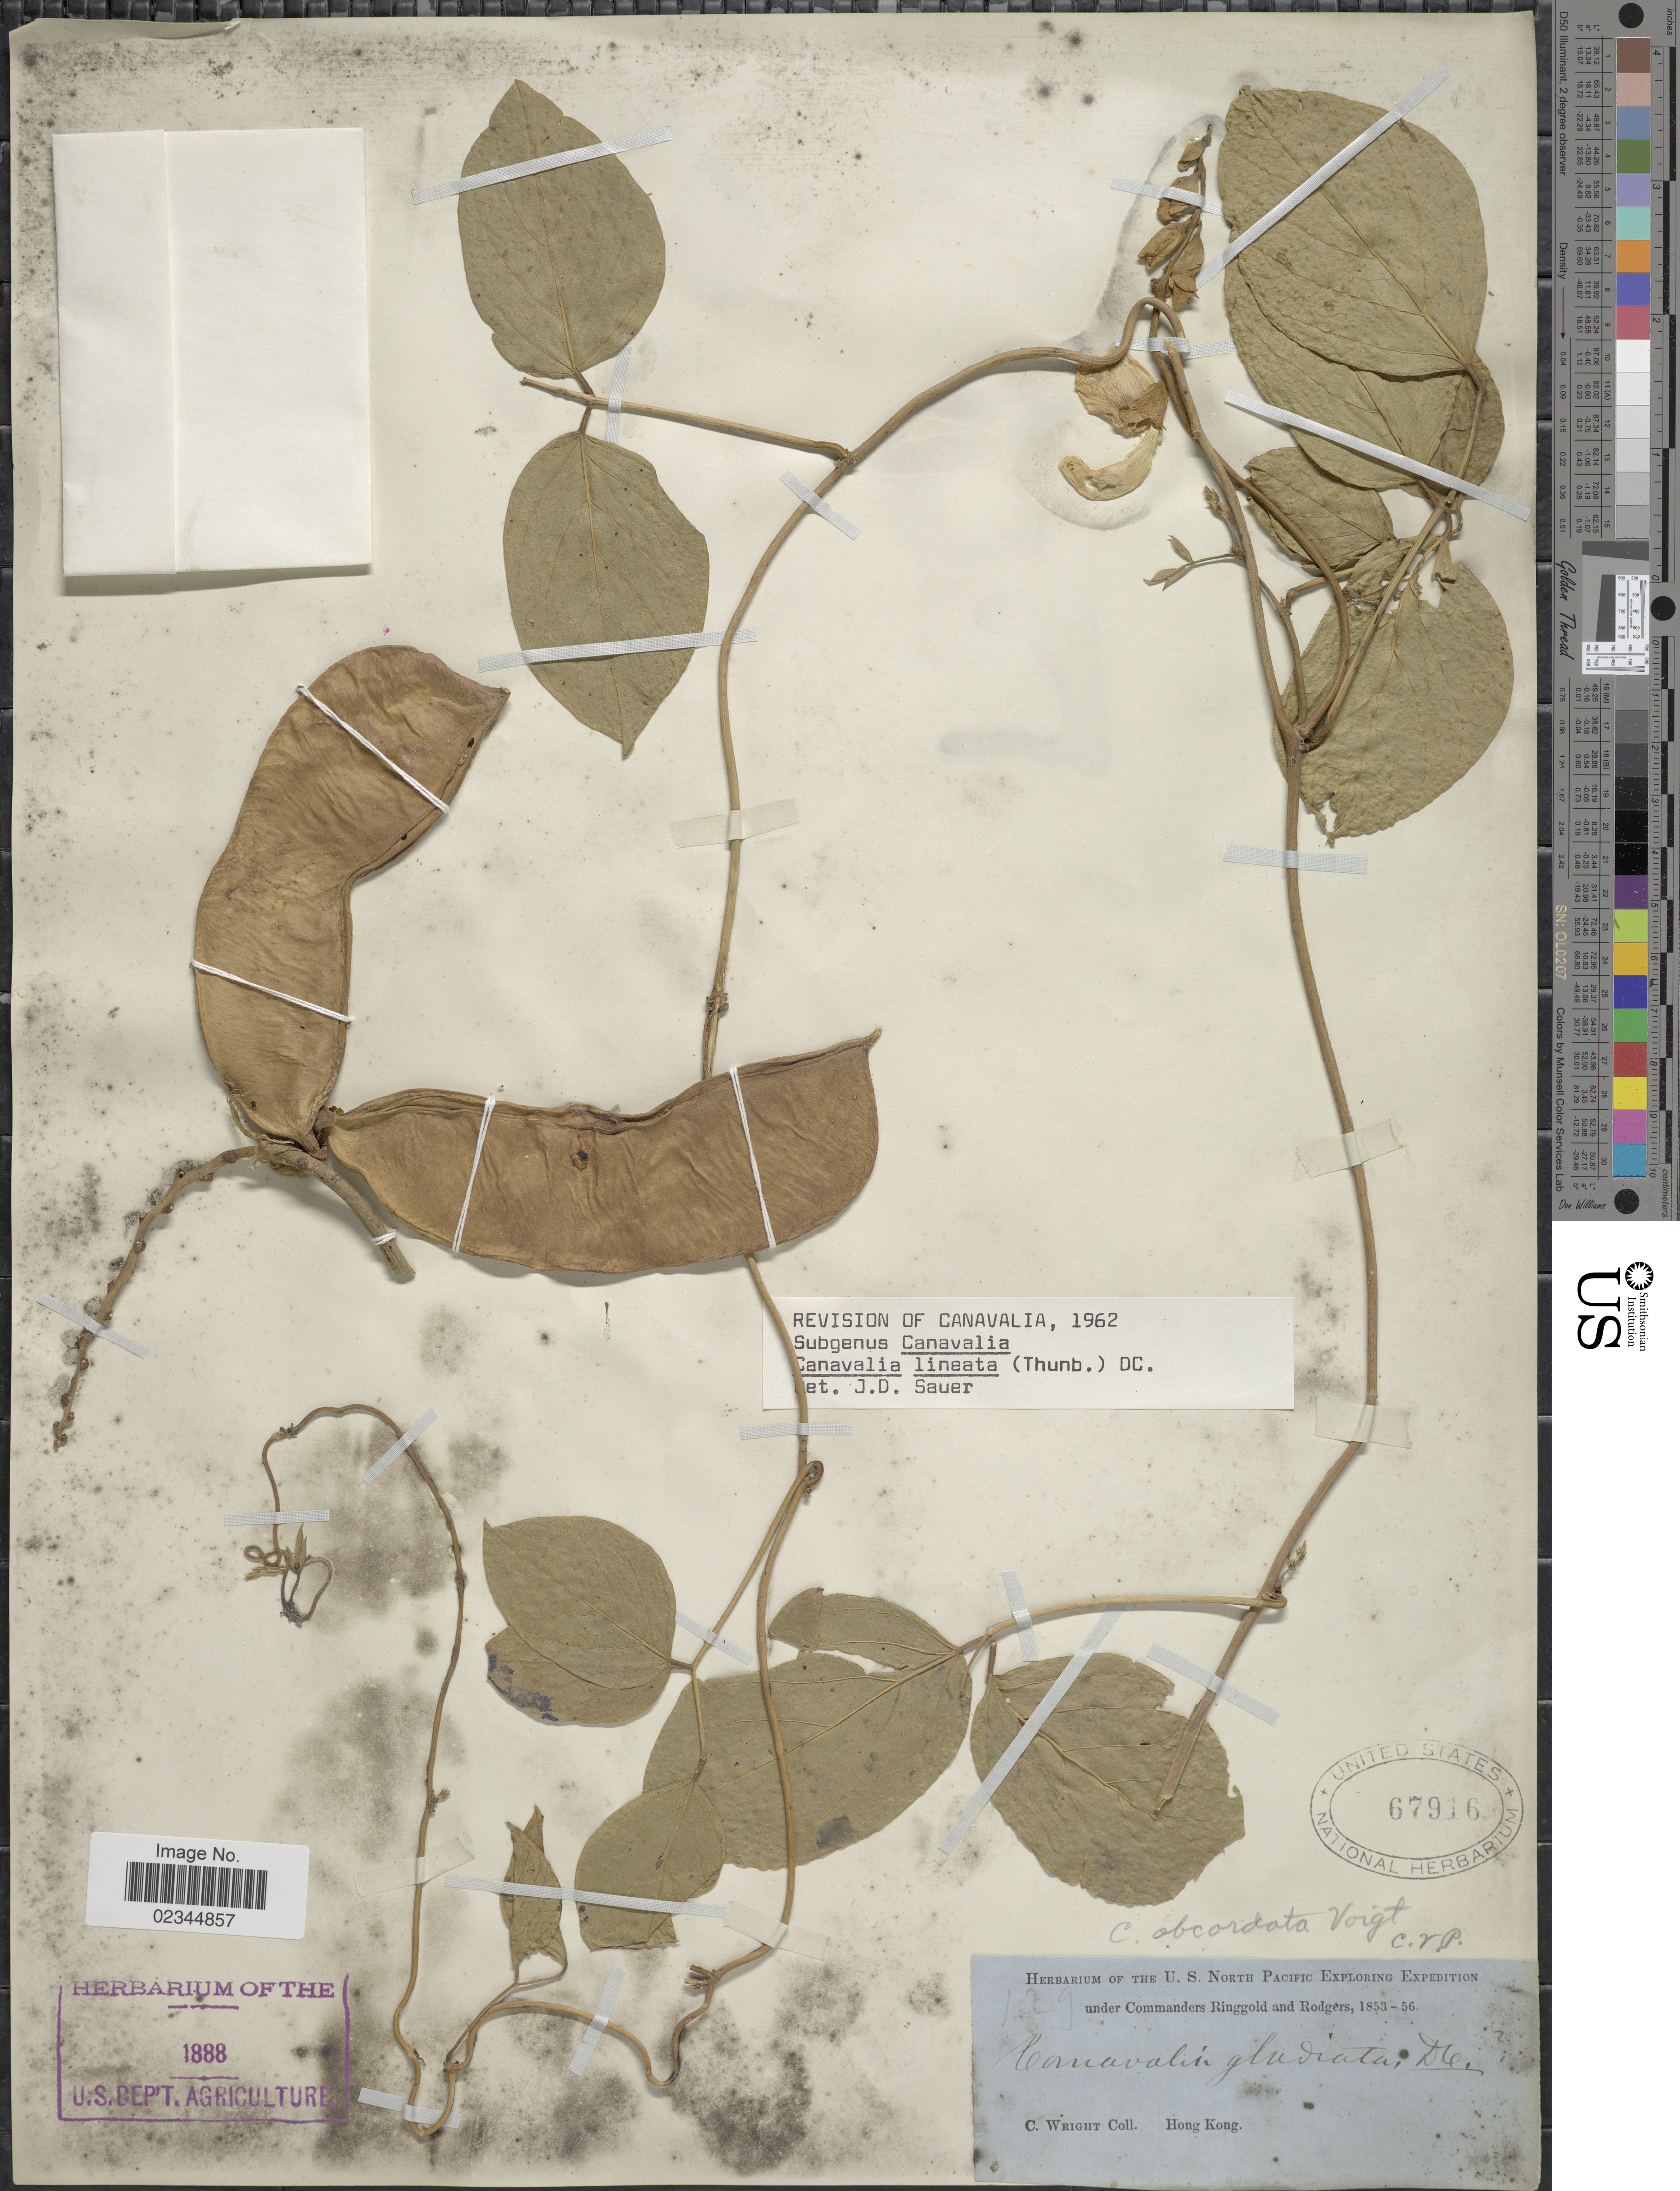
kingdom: Plantae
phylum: Tracheophyta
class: Magnoliopsida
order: Fabales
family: Fabaceae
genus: Canavalia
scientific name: Canavalia lineata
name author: (Thunb.) DC.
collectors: C. Wright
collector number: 129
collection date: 1853/1856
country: China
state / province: Hong Kong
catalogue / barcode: US 67916